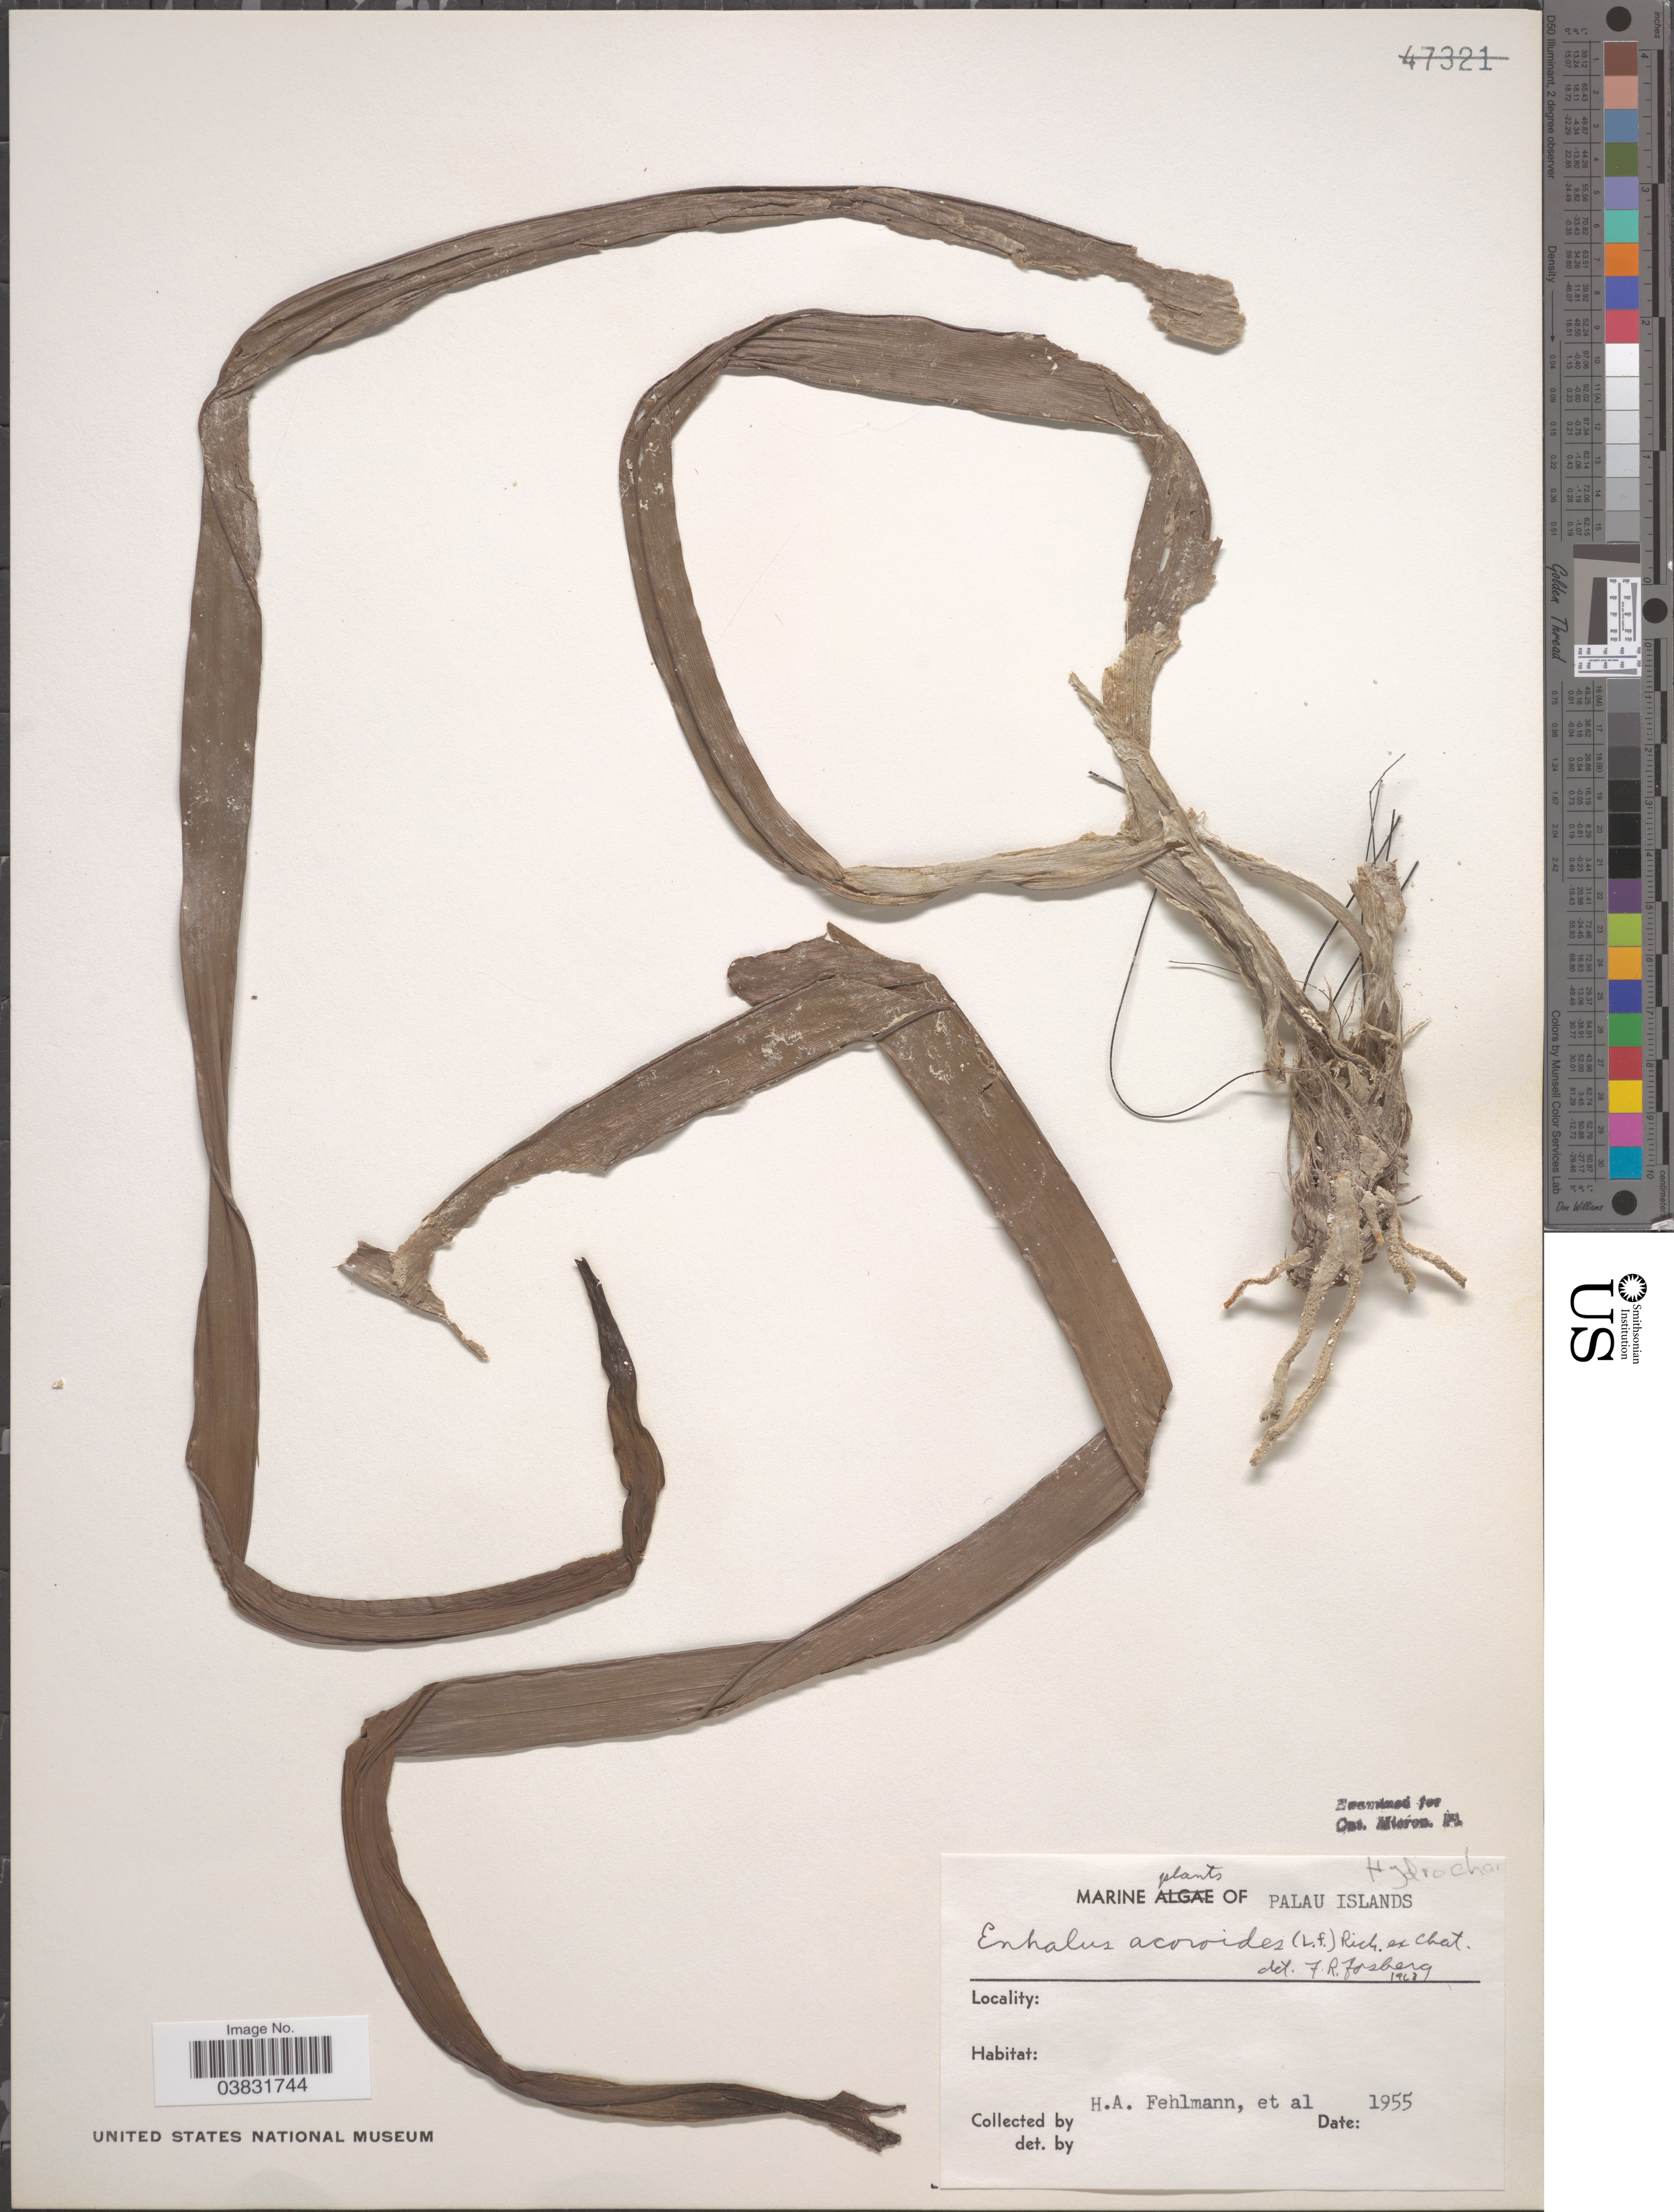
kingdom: Plantae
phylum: Tracheophyta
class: Liliopsida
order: Alismatales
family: Hydrocharitaceae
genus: Enhalus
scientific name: Enhalus acoroides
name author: (L. f.) Royle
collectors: H. Fehlmann & et al.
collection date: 1955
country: Palau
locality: Palau Islands.